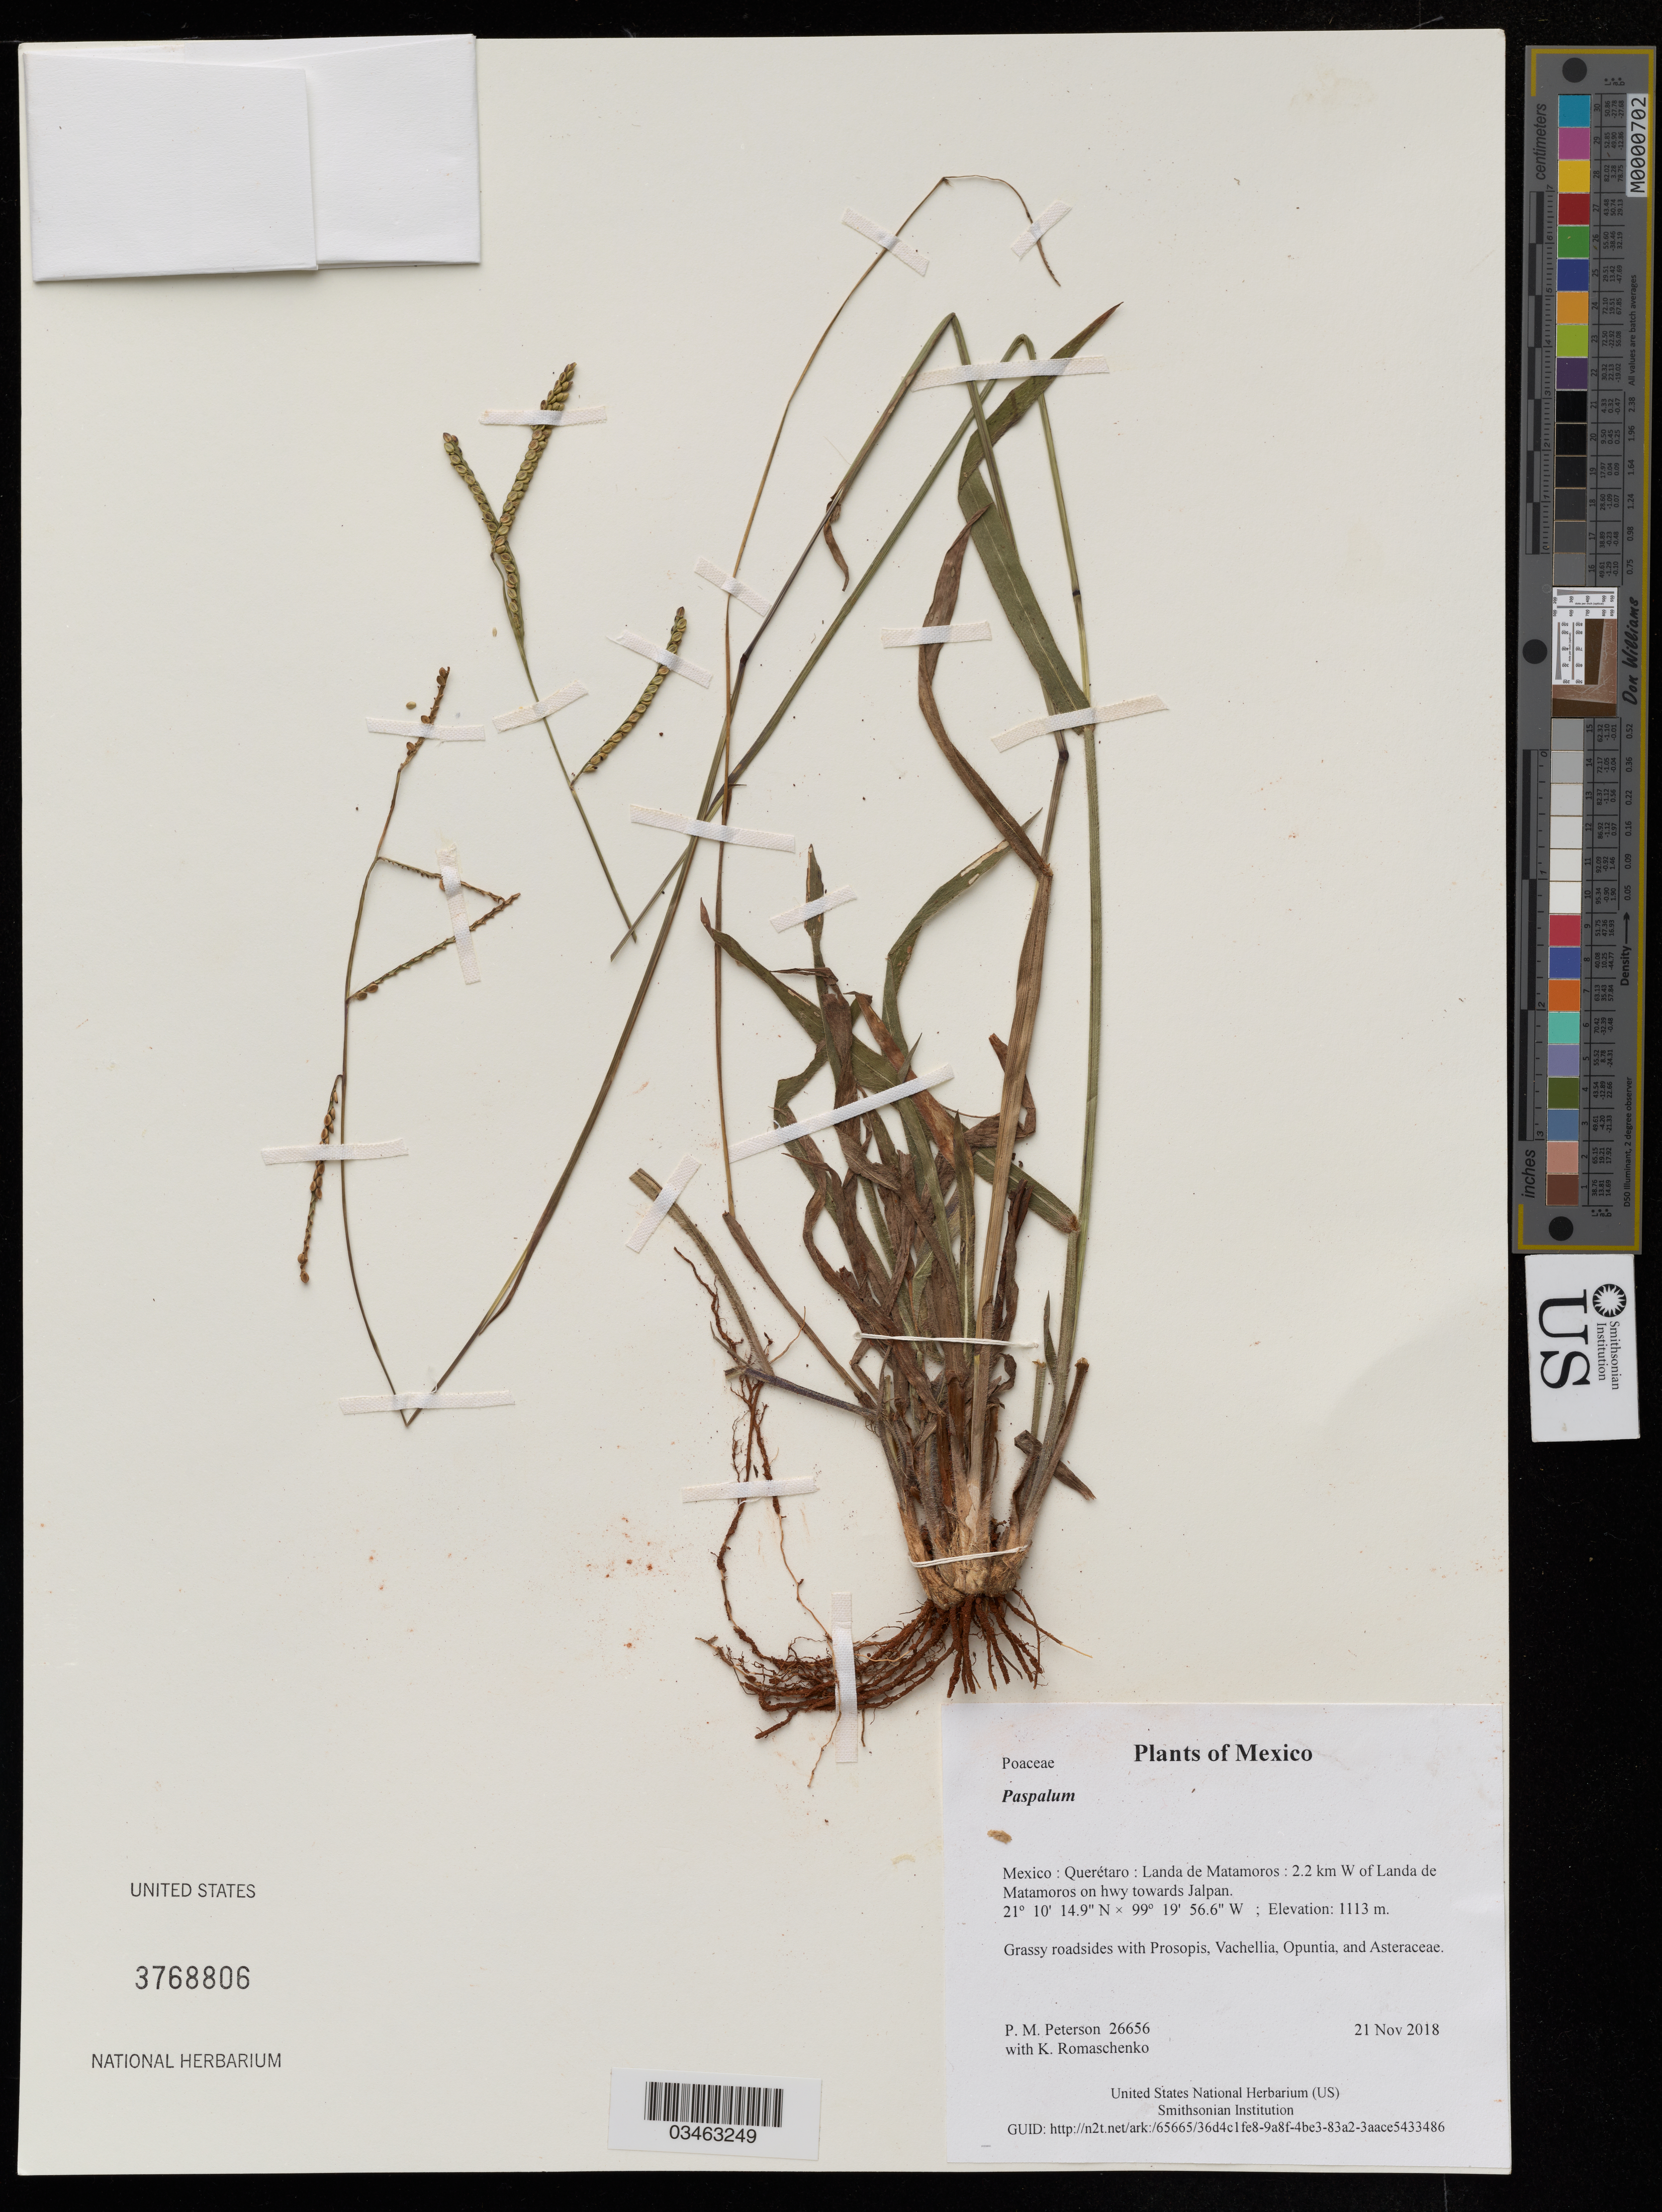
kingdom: Plantae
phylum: Tracheophyta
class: Liliopsida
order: Poales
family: Poaceae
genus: Paspalum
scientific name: Paspalum sp.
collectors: P. M. Peterson & K. Romaschenko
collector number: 26656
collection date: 2018-11-21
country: Mexico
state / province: Querétaro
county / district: Landa de Matamoros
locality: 2.2 km W of Landa de Matamoros on hwy towards Jalpan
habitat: Grassy roadsides with Prosopis, Vachellia, Opuntia, and Asteraceae.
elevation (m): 1113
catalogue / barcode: US 3768806